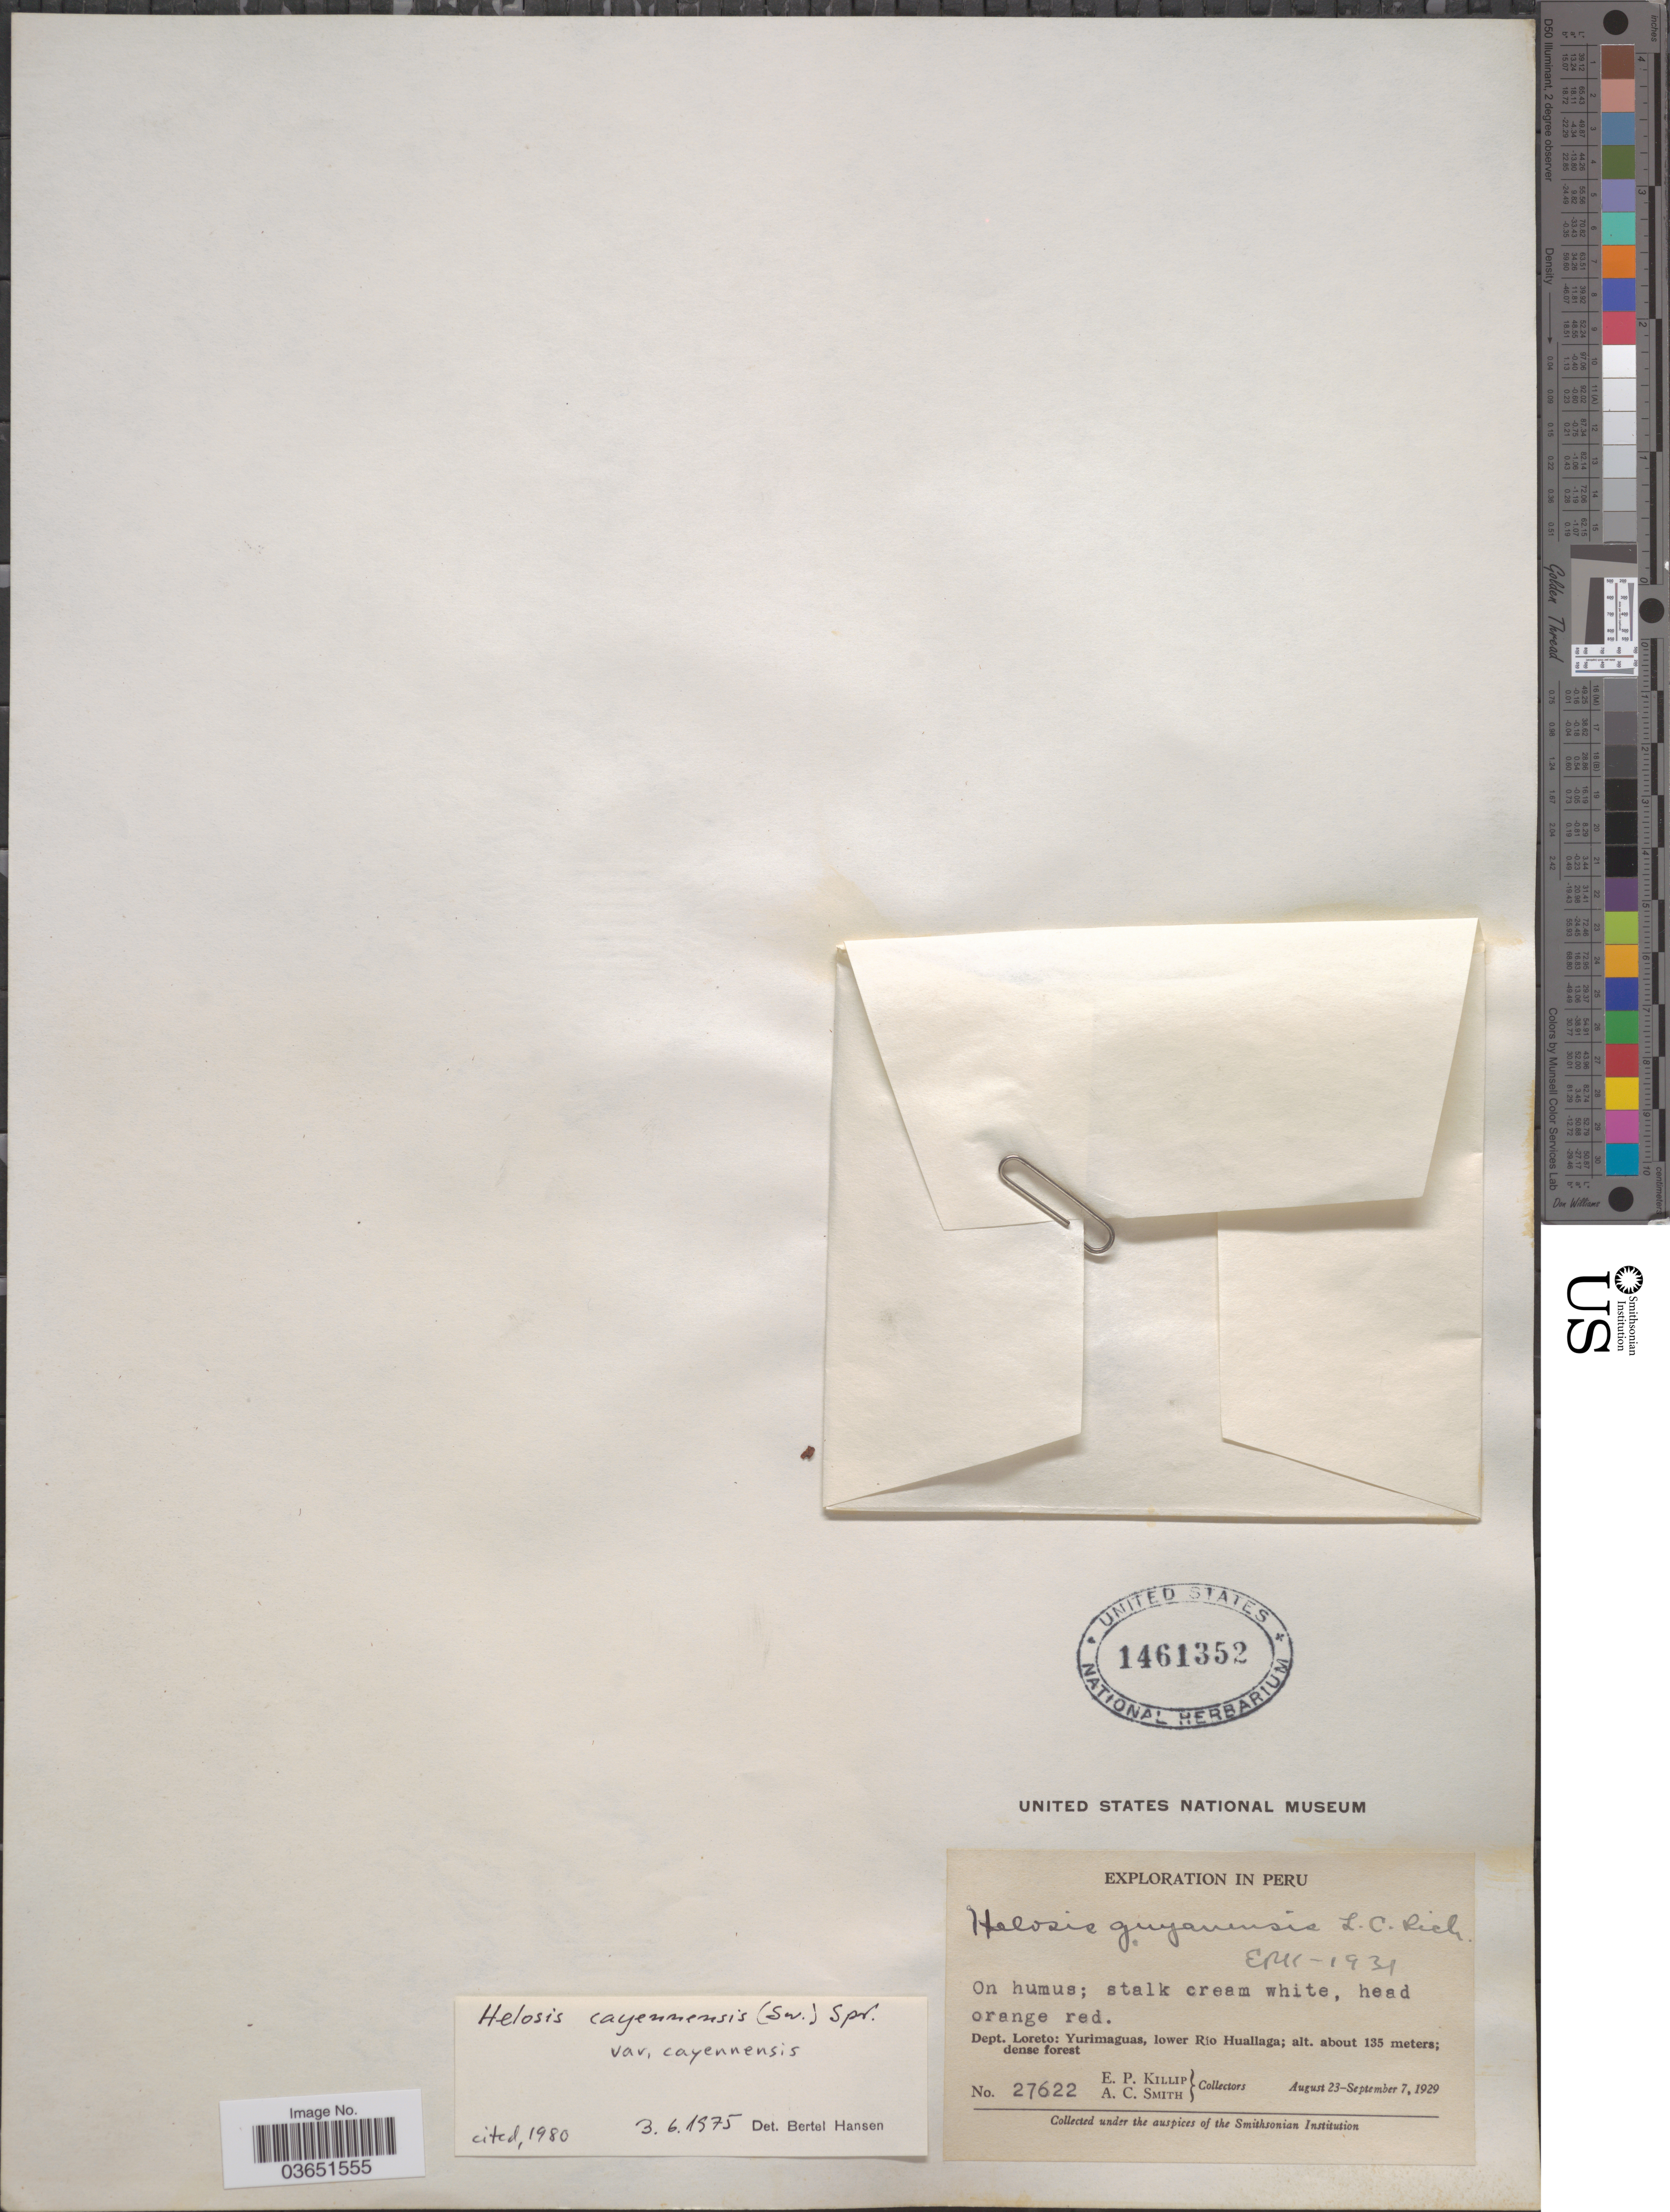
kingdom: Plantae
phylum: Tracheophyta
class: Magnoliopsida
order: Santalales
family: Balanophoraceae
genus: Helosis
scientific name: Helosis cayennensis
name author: (Sw.) Spreng.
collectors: E. P. Killip & A. C. Smith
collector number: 27622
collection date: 1929-08-23/1929-09-07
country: Peru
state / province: Loreto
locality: Dept. Loreto: Yurimaguas, lower Rio Huallaga.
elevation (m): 135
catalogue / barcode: US 1461352